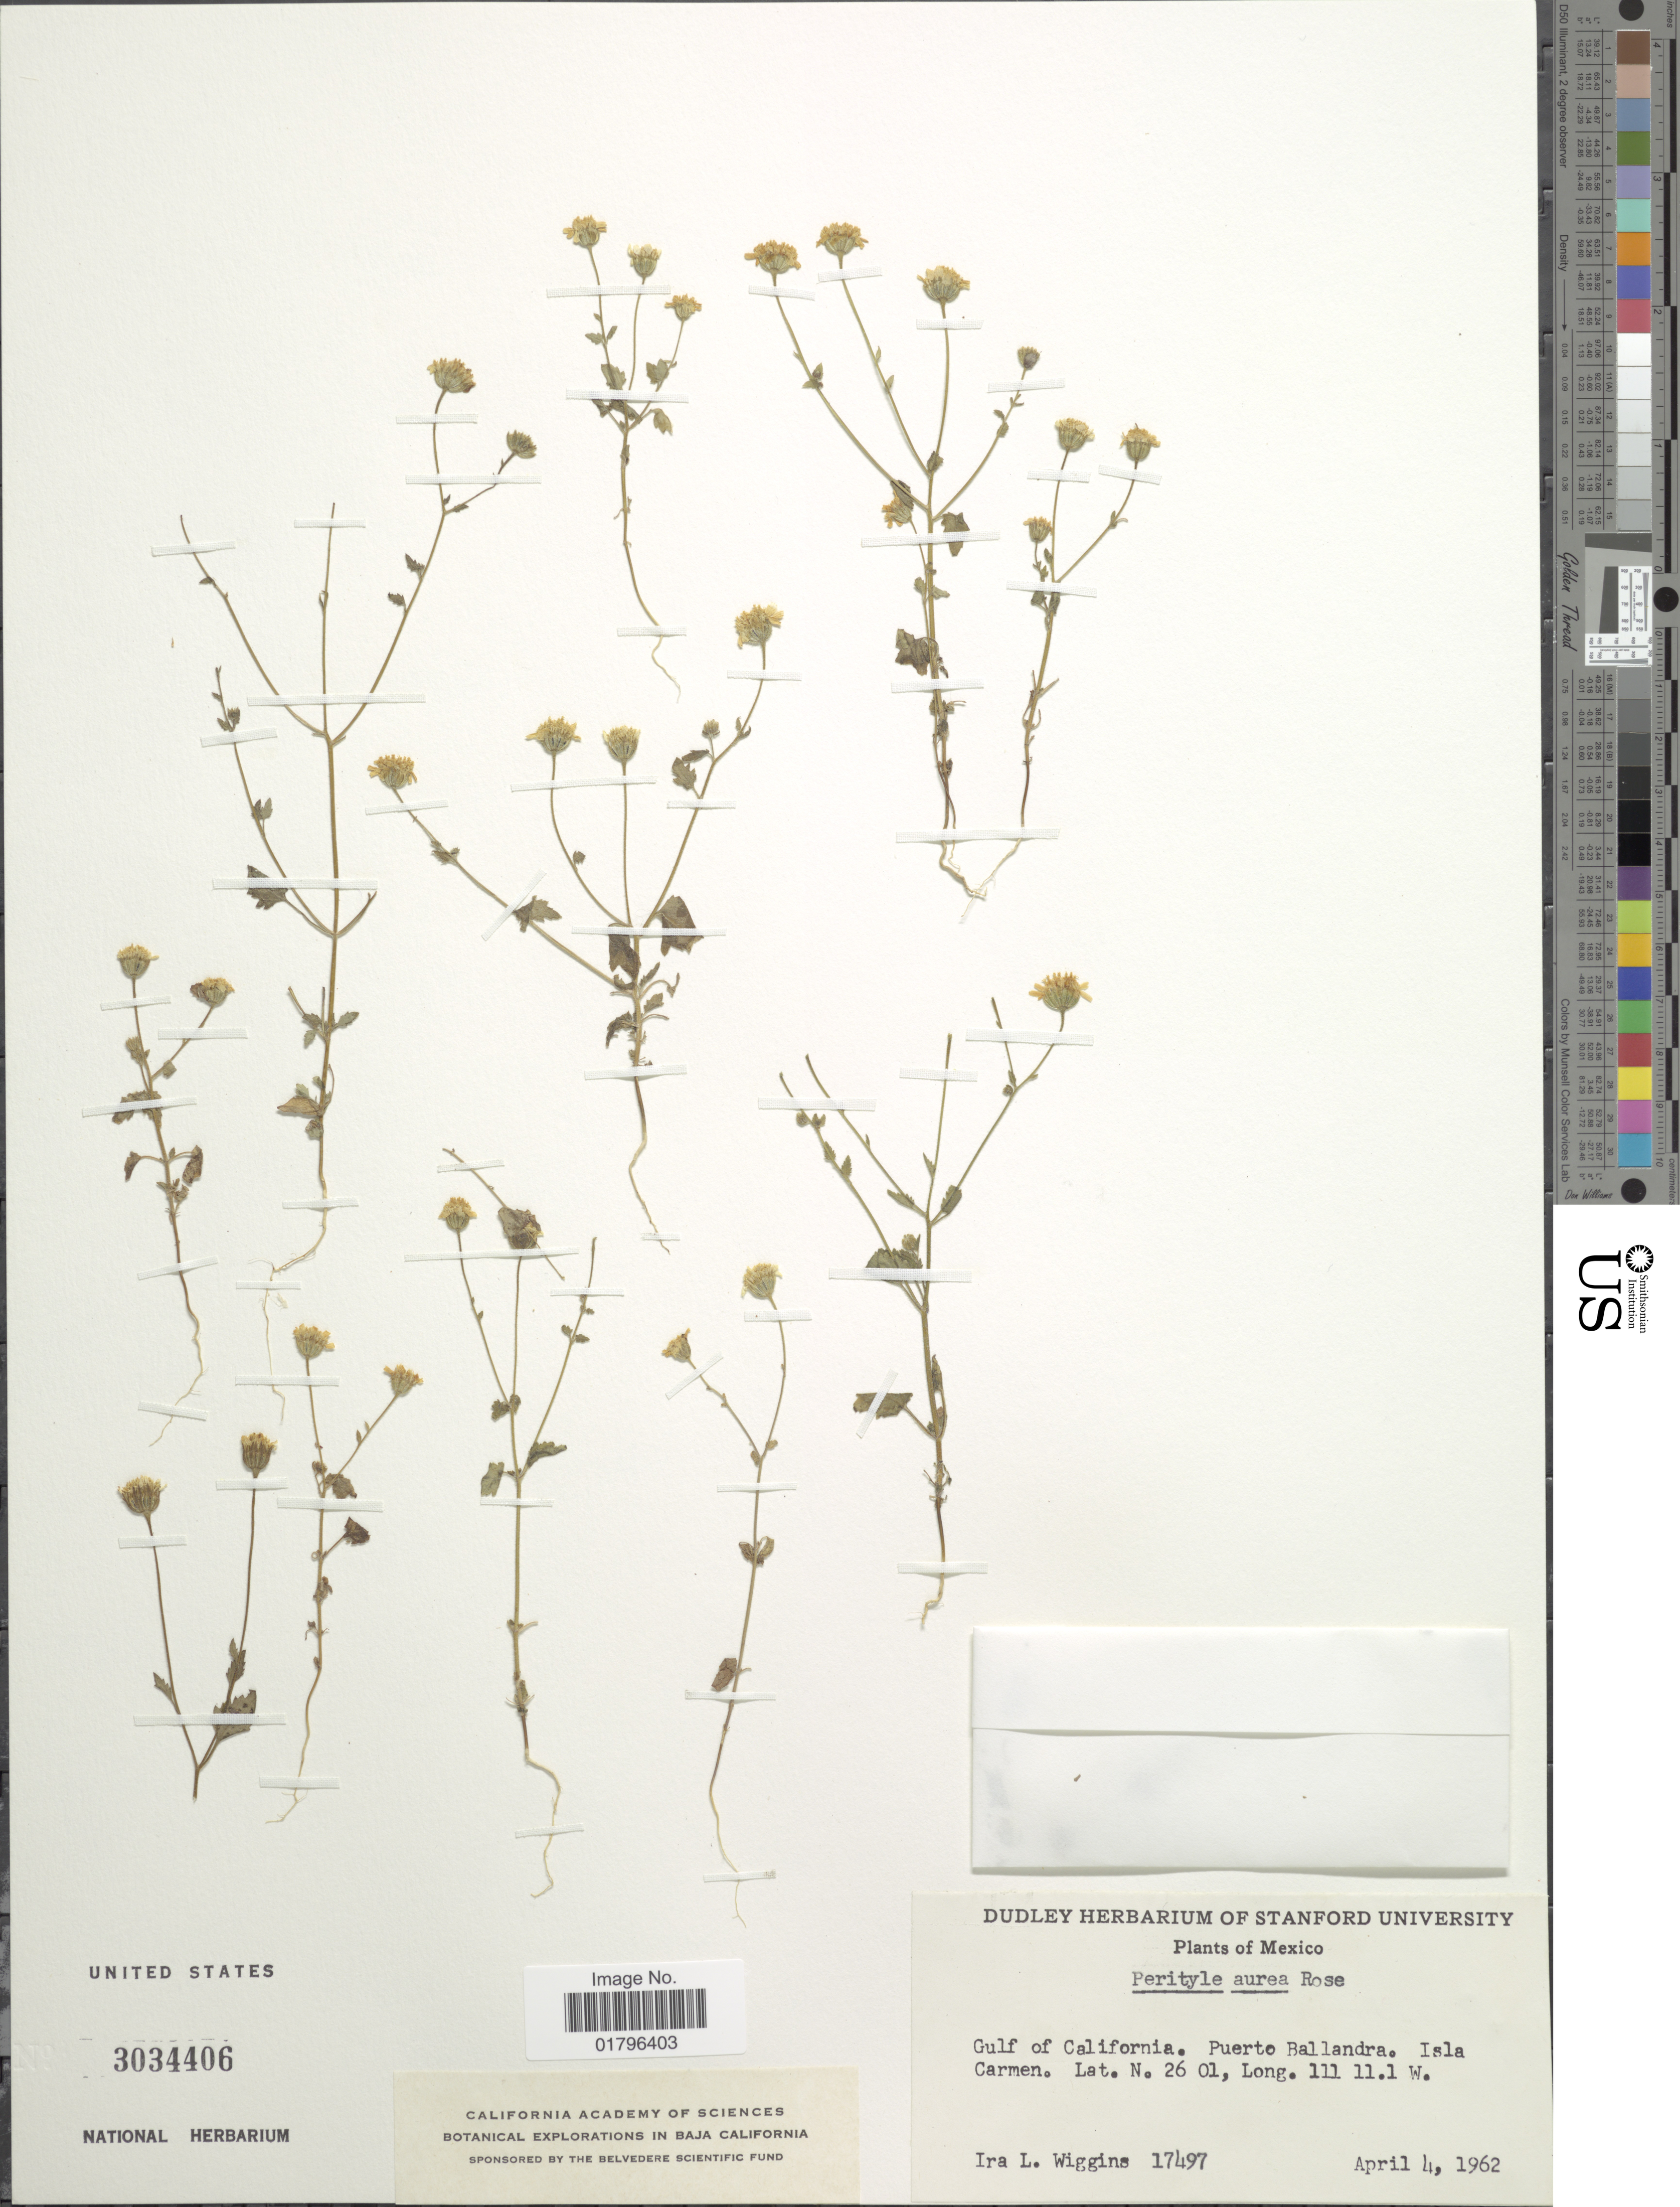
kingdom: Plantae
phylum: Tracheophyta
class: Magnoliopsida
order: Asterales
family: Asteraceae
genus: Perityle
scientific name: Perityle aurea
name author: Rose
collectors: I. L. Wiggins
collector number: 17497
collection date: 1962-04-04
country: Mexico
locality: Gulf of California, Puerto Ballandra, Isla Carmen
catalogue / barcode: US 3034406